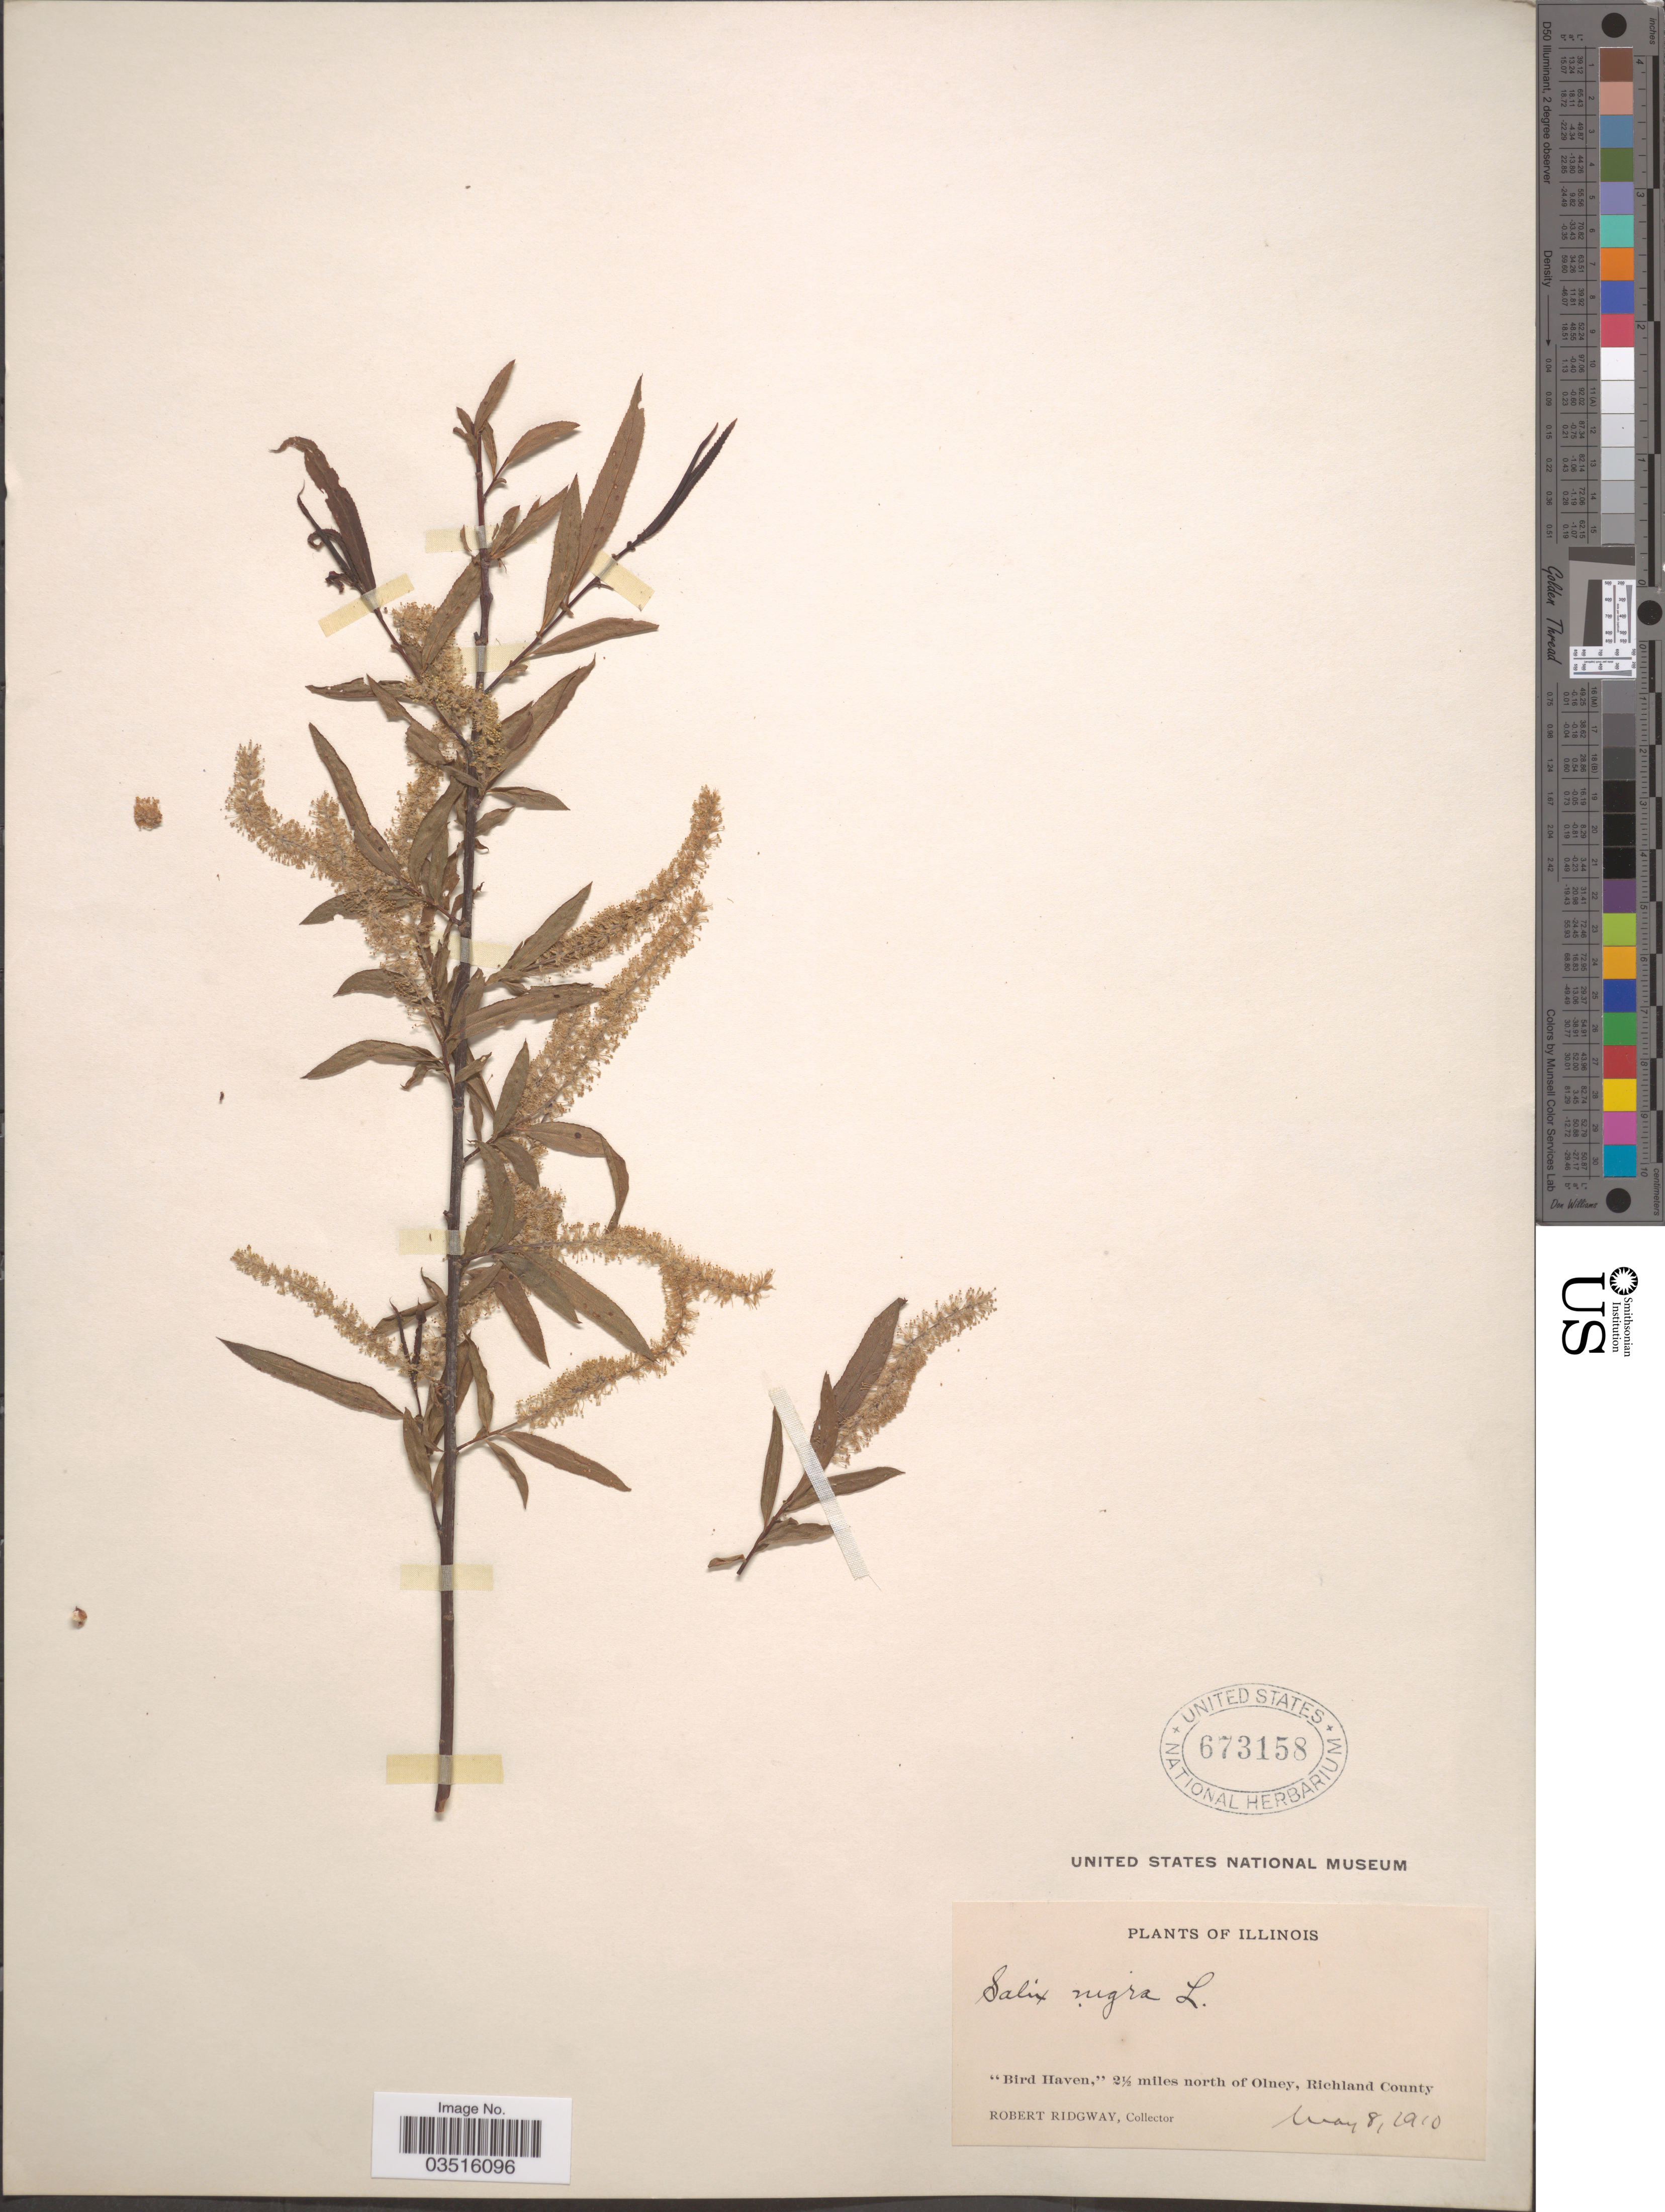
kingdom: Plantae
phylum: Tracheophyta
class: Magnoliopsida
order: Malpighiales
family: Salicaceae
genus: Salix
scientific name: Salix nigra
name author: Marshall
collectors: R. Ridgway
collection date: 1910-05-08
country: United States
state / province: Illinois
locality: Bird Haven,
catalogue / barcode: US 673158